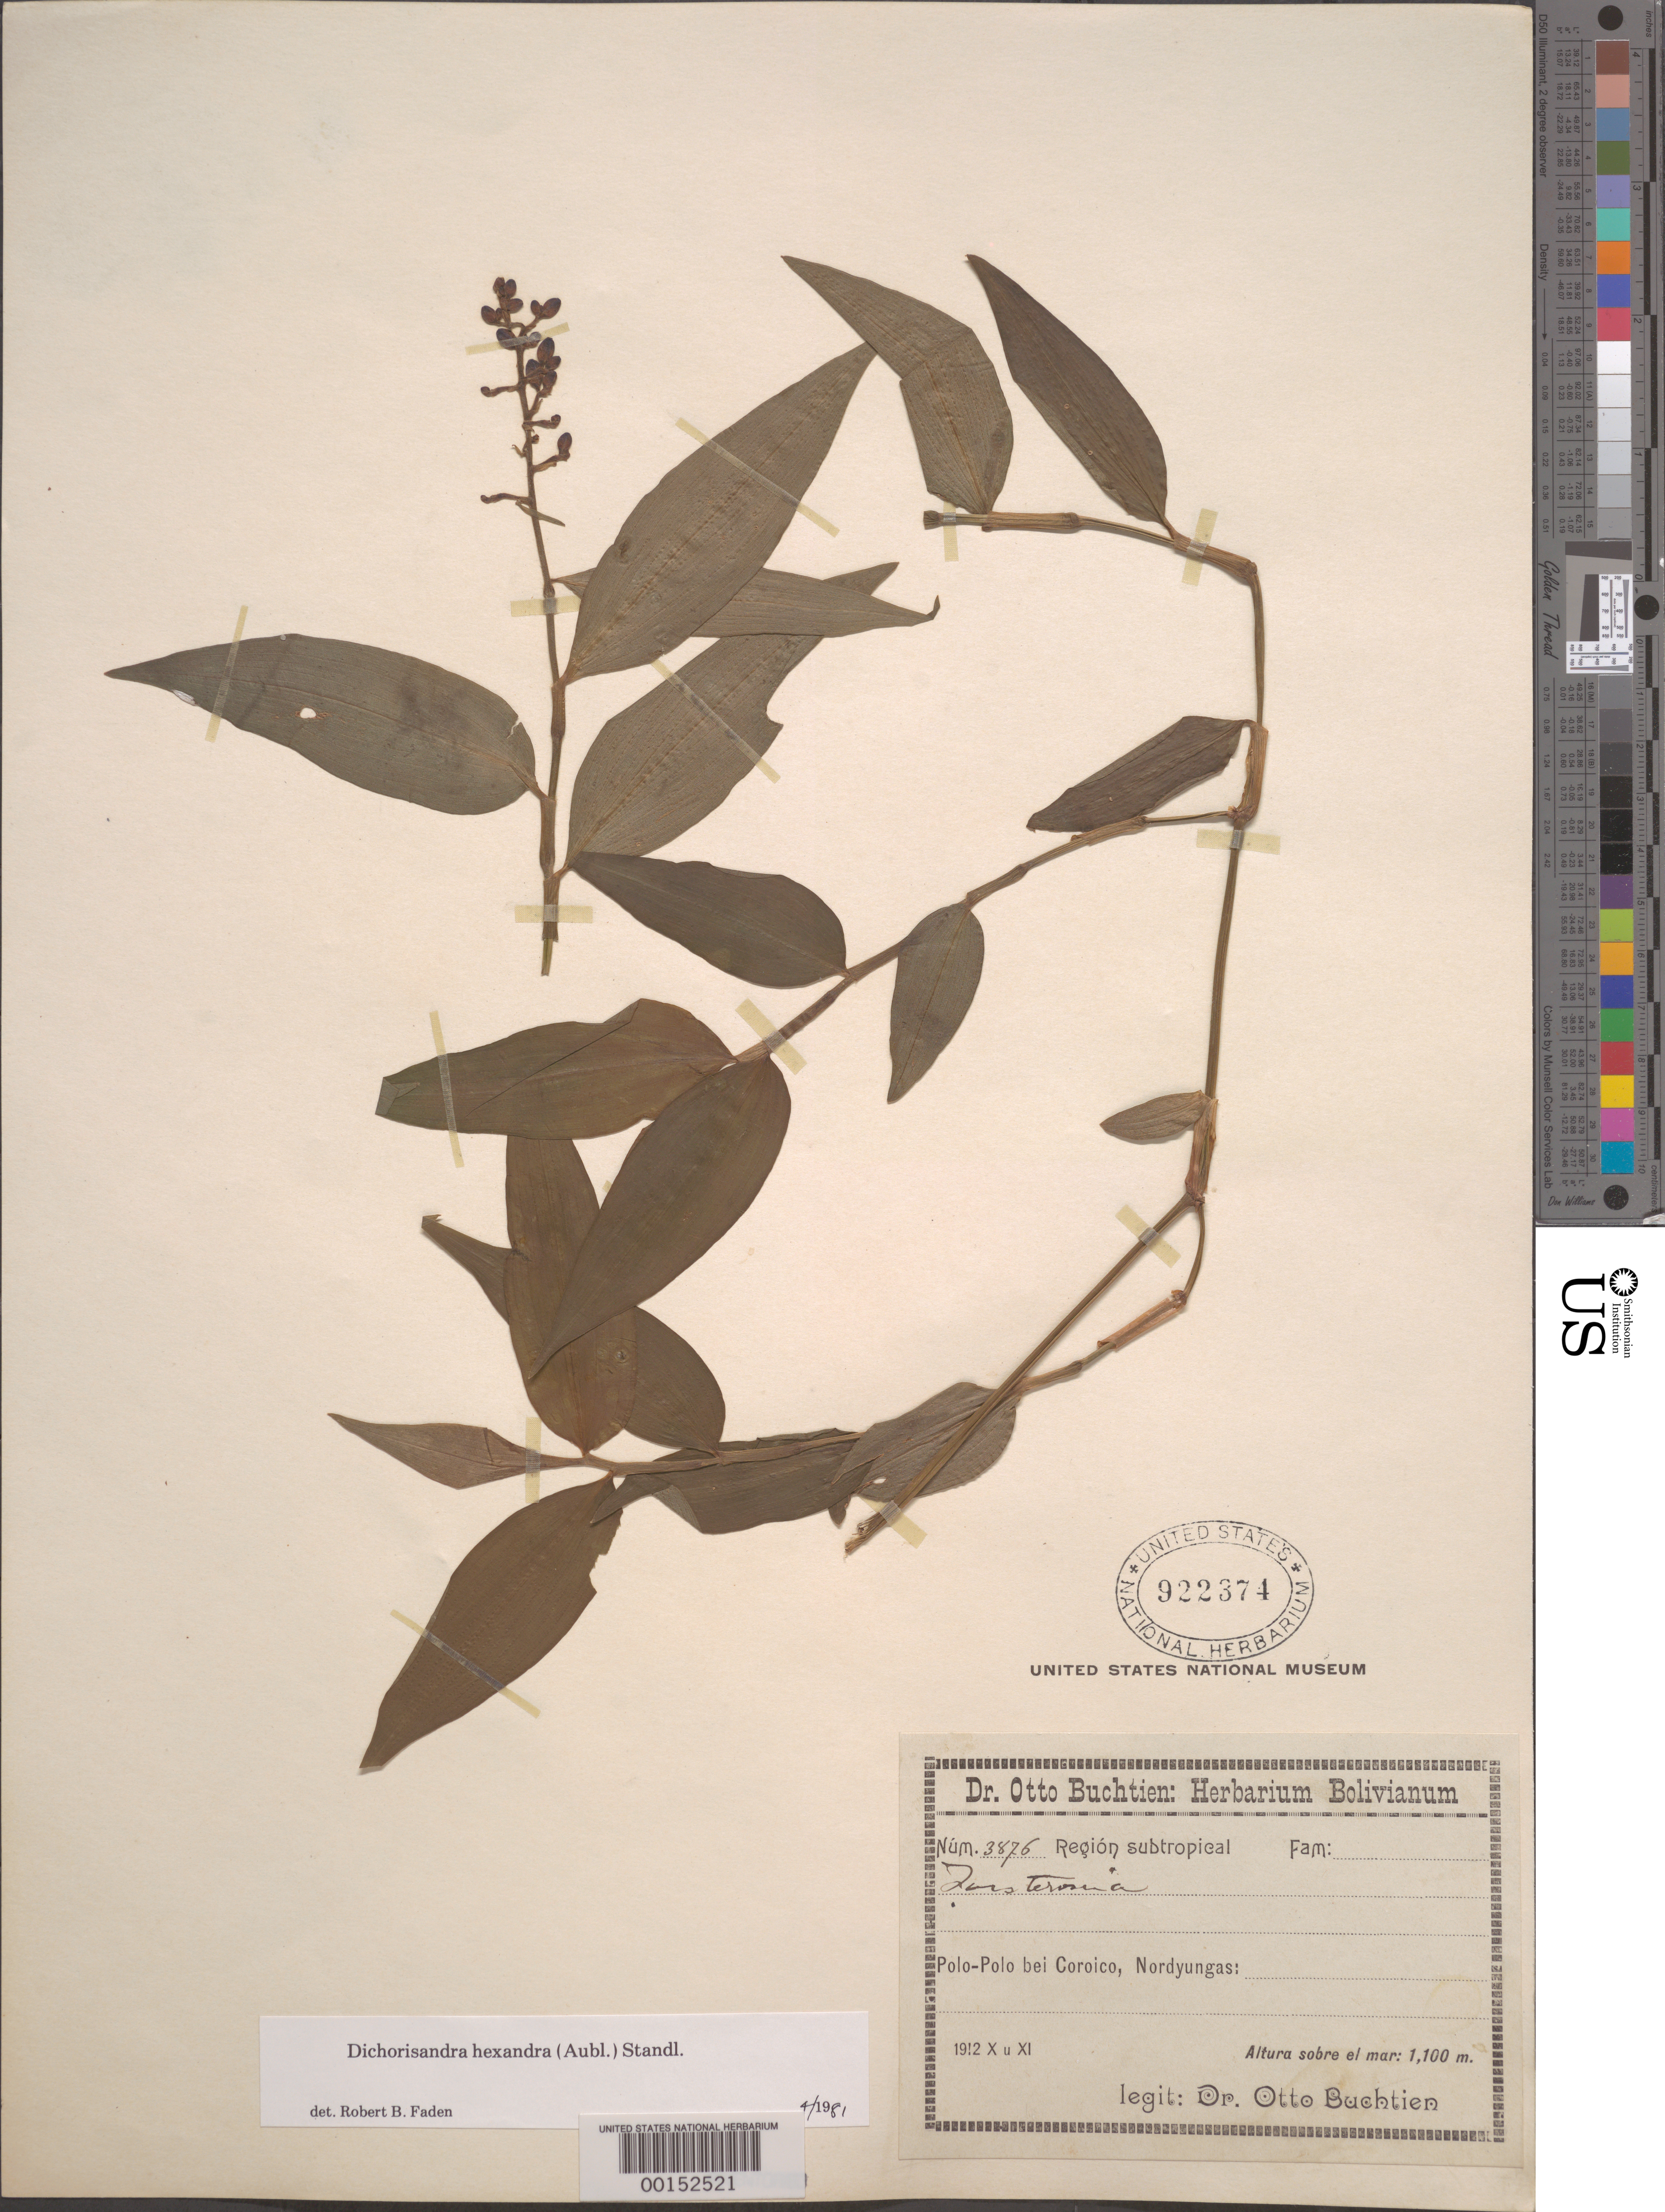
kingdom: Plantae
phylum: Tracheophyta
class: Liliopsida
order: Commelinales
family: Commelinaceae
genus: Dichorisandra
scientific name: Dichorisandra hexandra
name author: (Aubl.) Standl.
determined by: Faden, Robert B., (US), Smithsonian Institution - National Museum of Natural History (UNITED STATES)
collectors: O. Buchtien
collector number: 3876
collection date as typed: Oct 1912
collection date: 1912-10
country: Bolivia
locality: Polo-Polo bei Coroico, Nord Yungas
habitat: Subtropical area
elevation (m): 1100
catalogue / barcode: US 922374